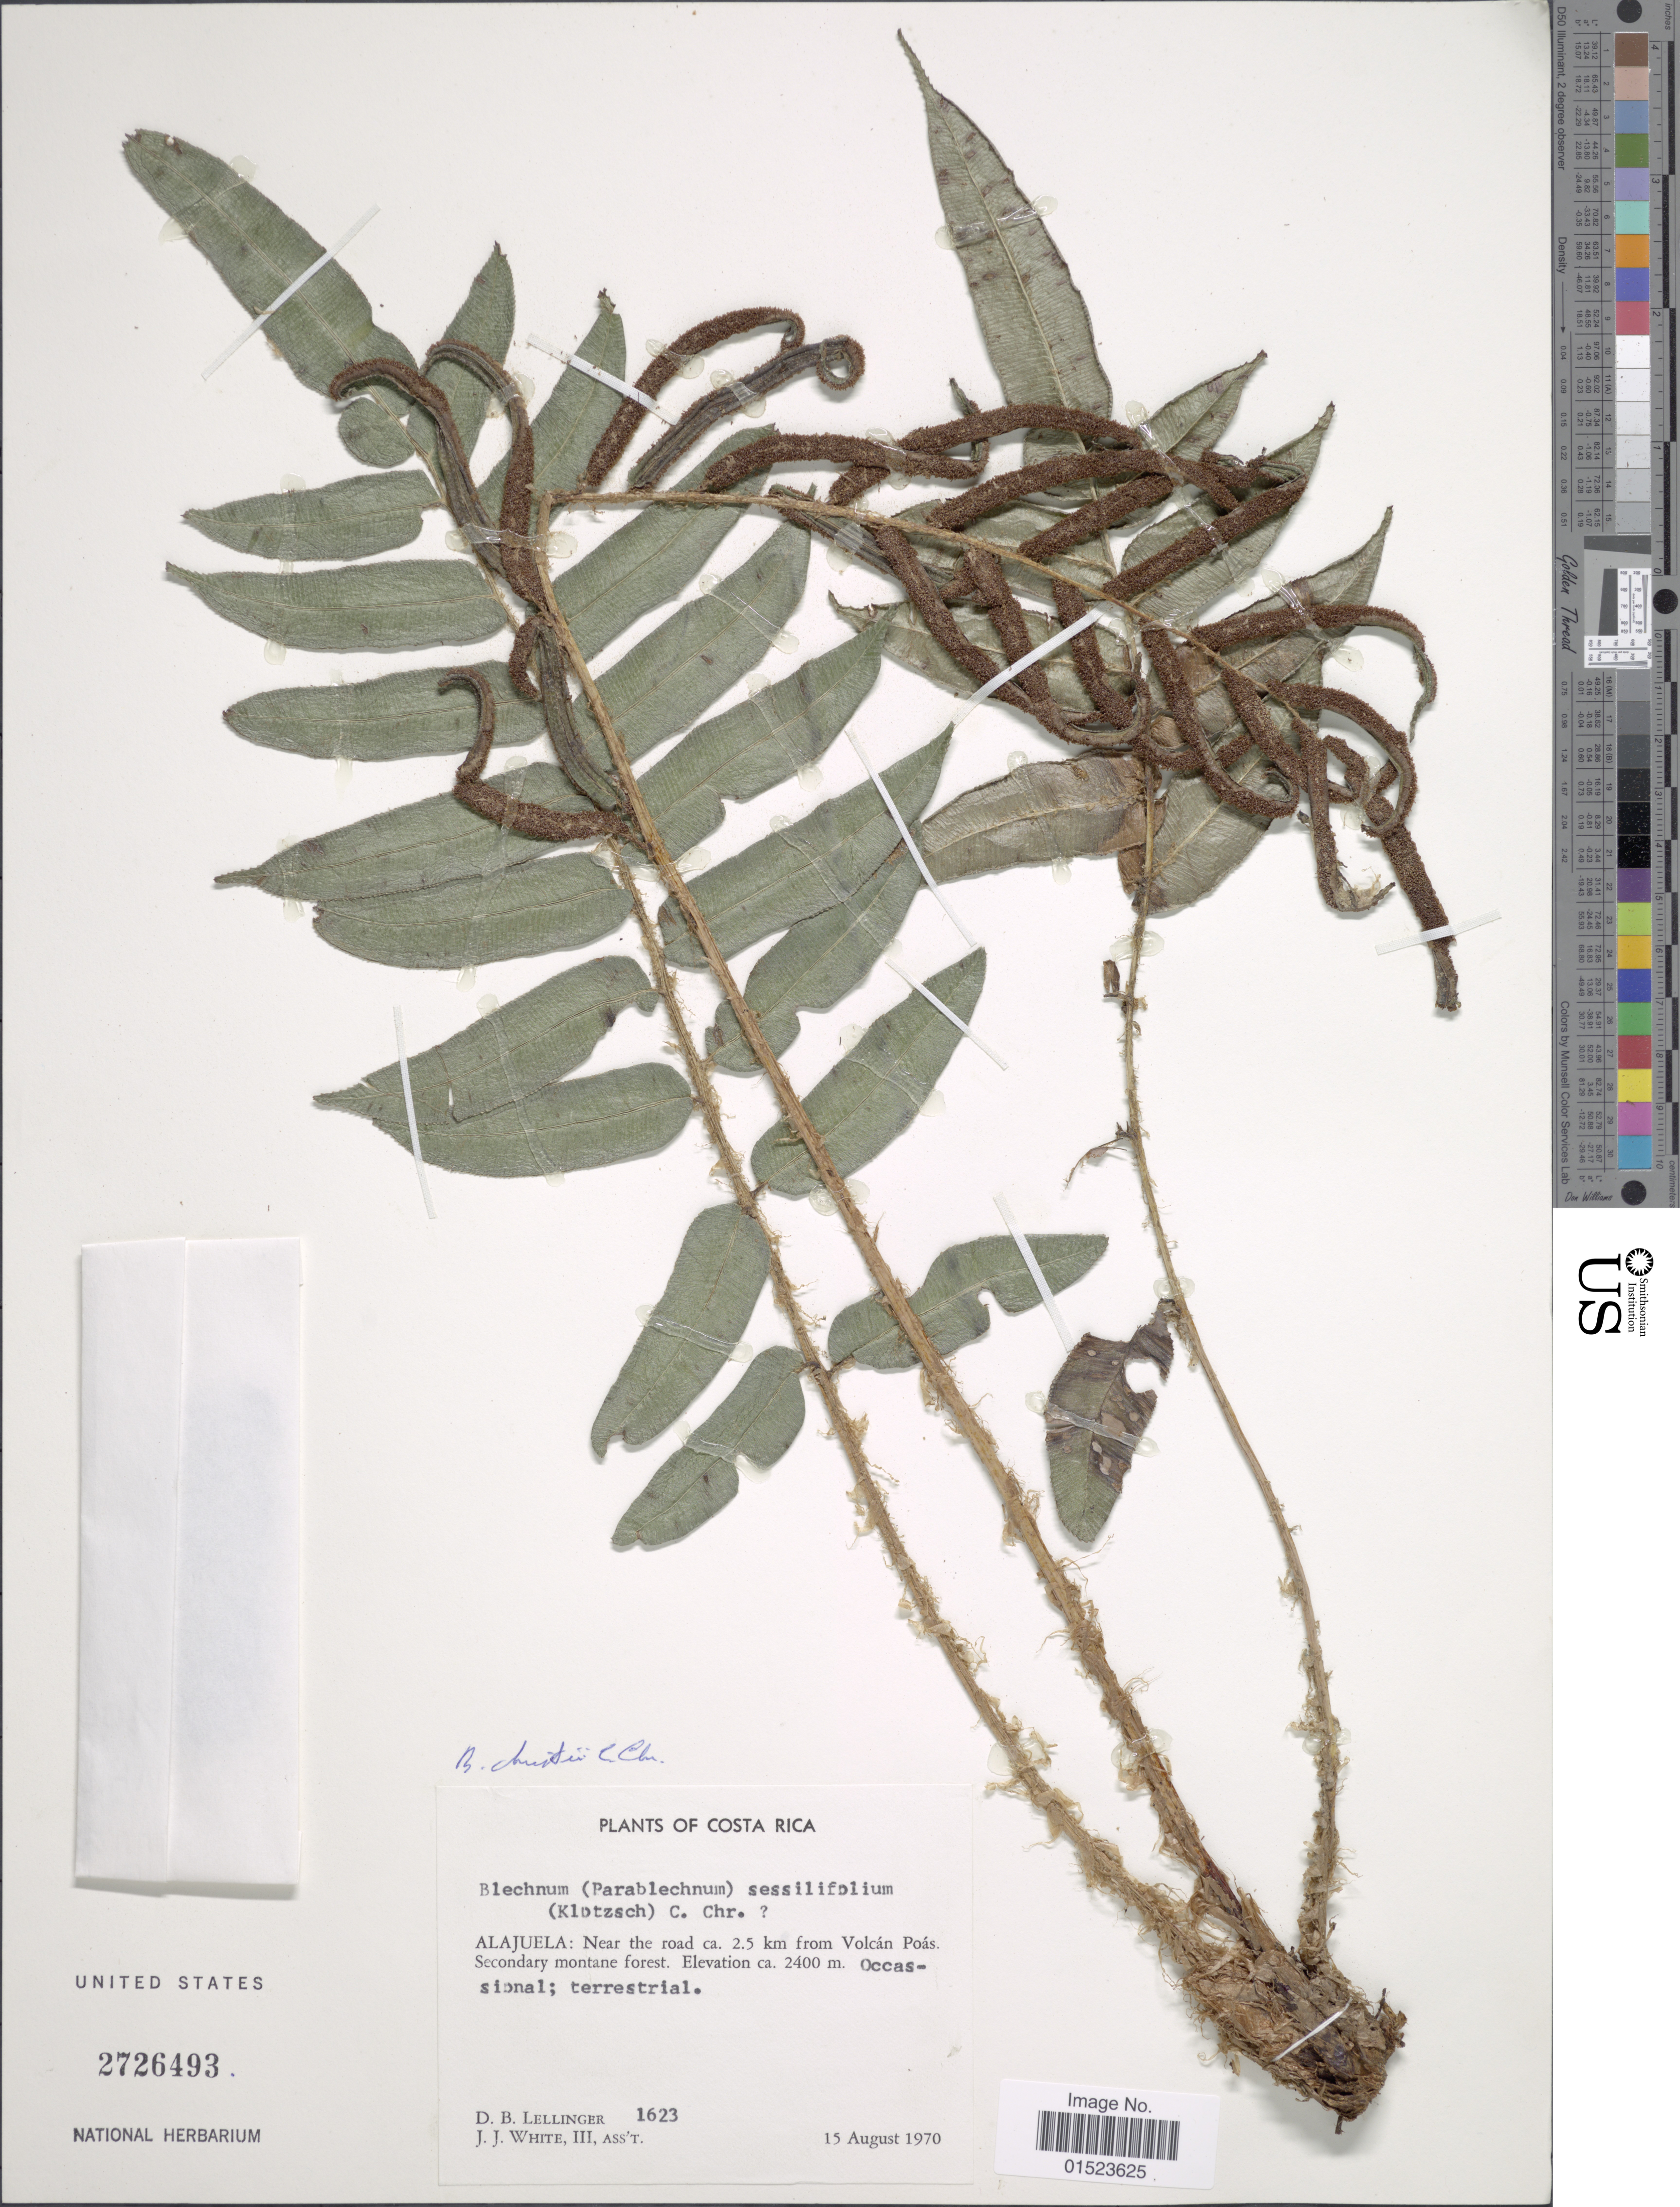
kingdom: Plantae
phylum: Tracheophyta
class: Polypodiopsida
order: Polypodiales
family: Blechnaceae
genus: Blechnum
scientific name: Blechnum christii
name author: C. Chr.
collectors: D. B. Lellinger & J. J. White III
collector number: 1623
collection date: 1970-08-15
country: Costa Rica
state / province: Alajuela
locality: Near the road ca. 2.5 km from Volcán Poás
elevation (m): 2400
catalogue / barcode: US 2726493